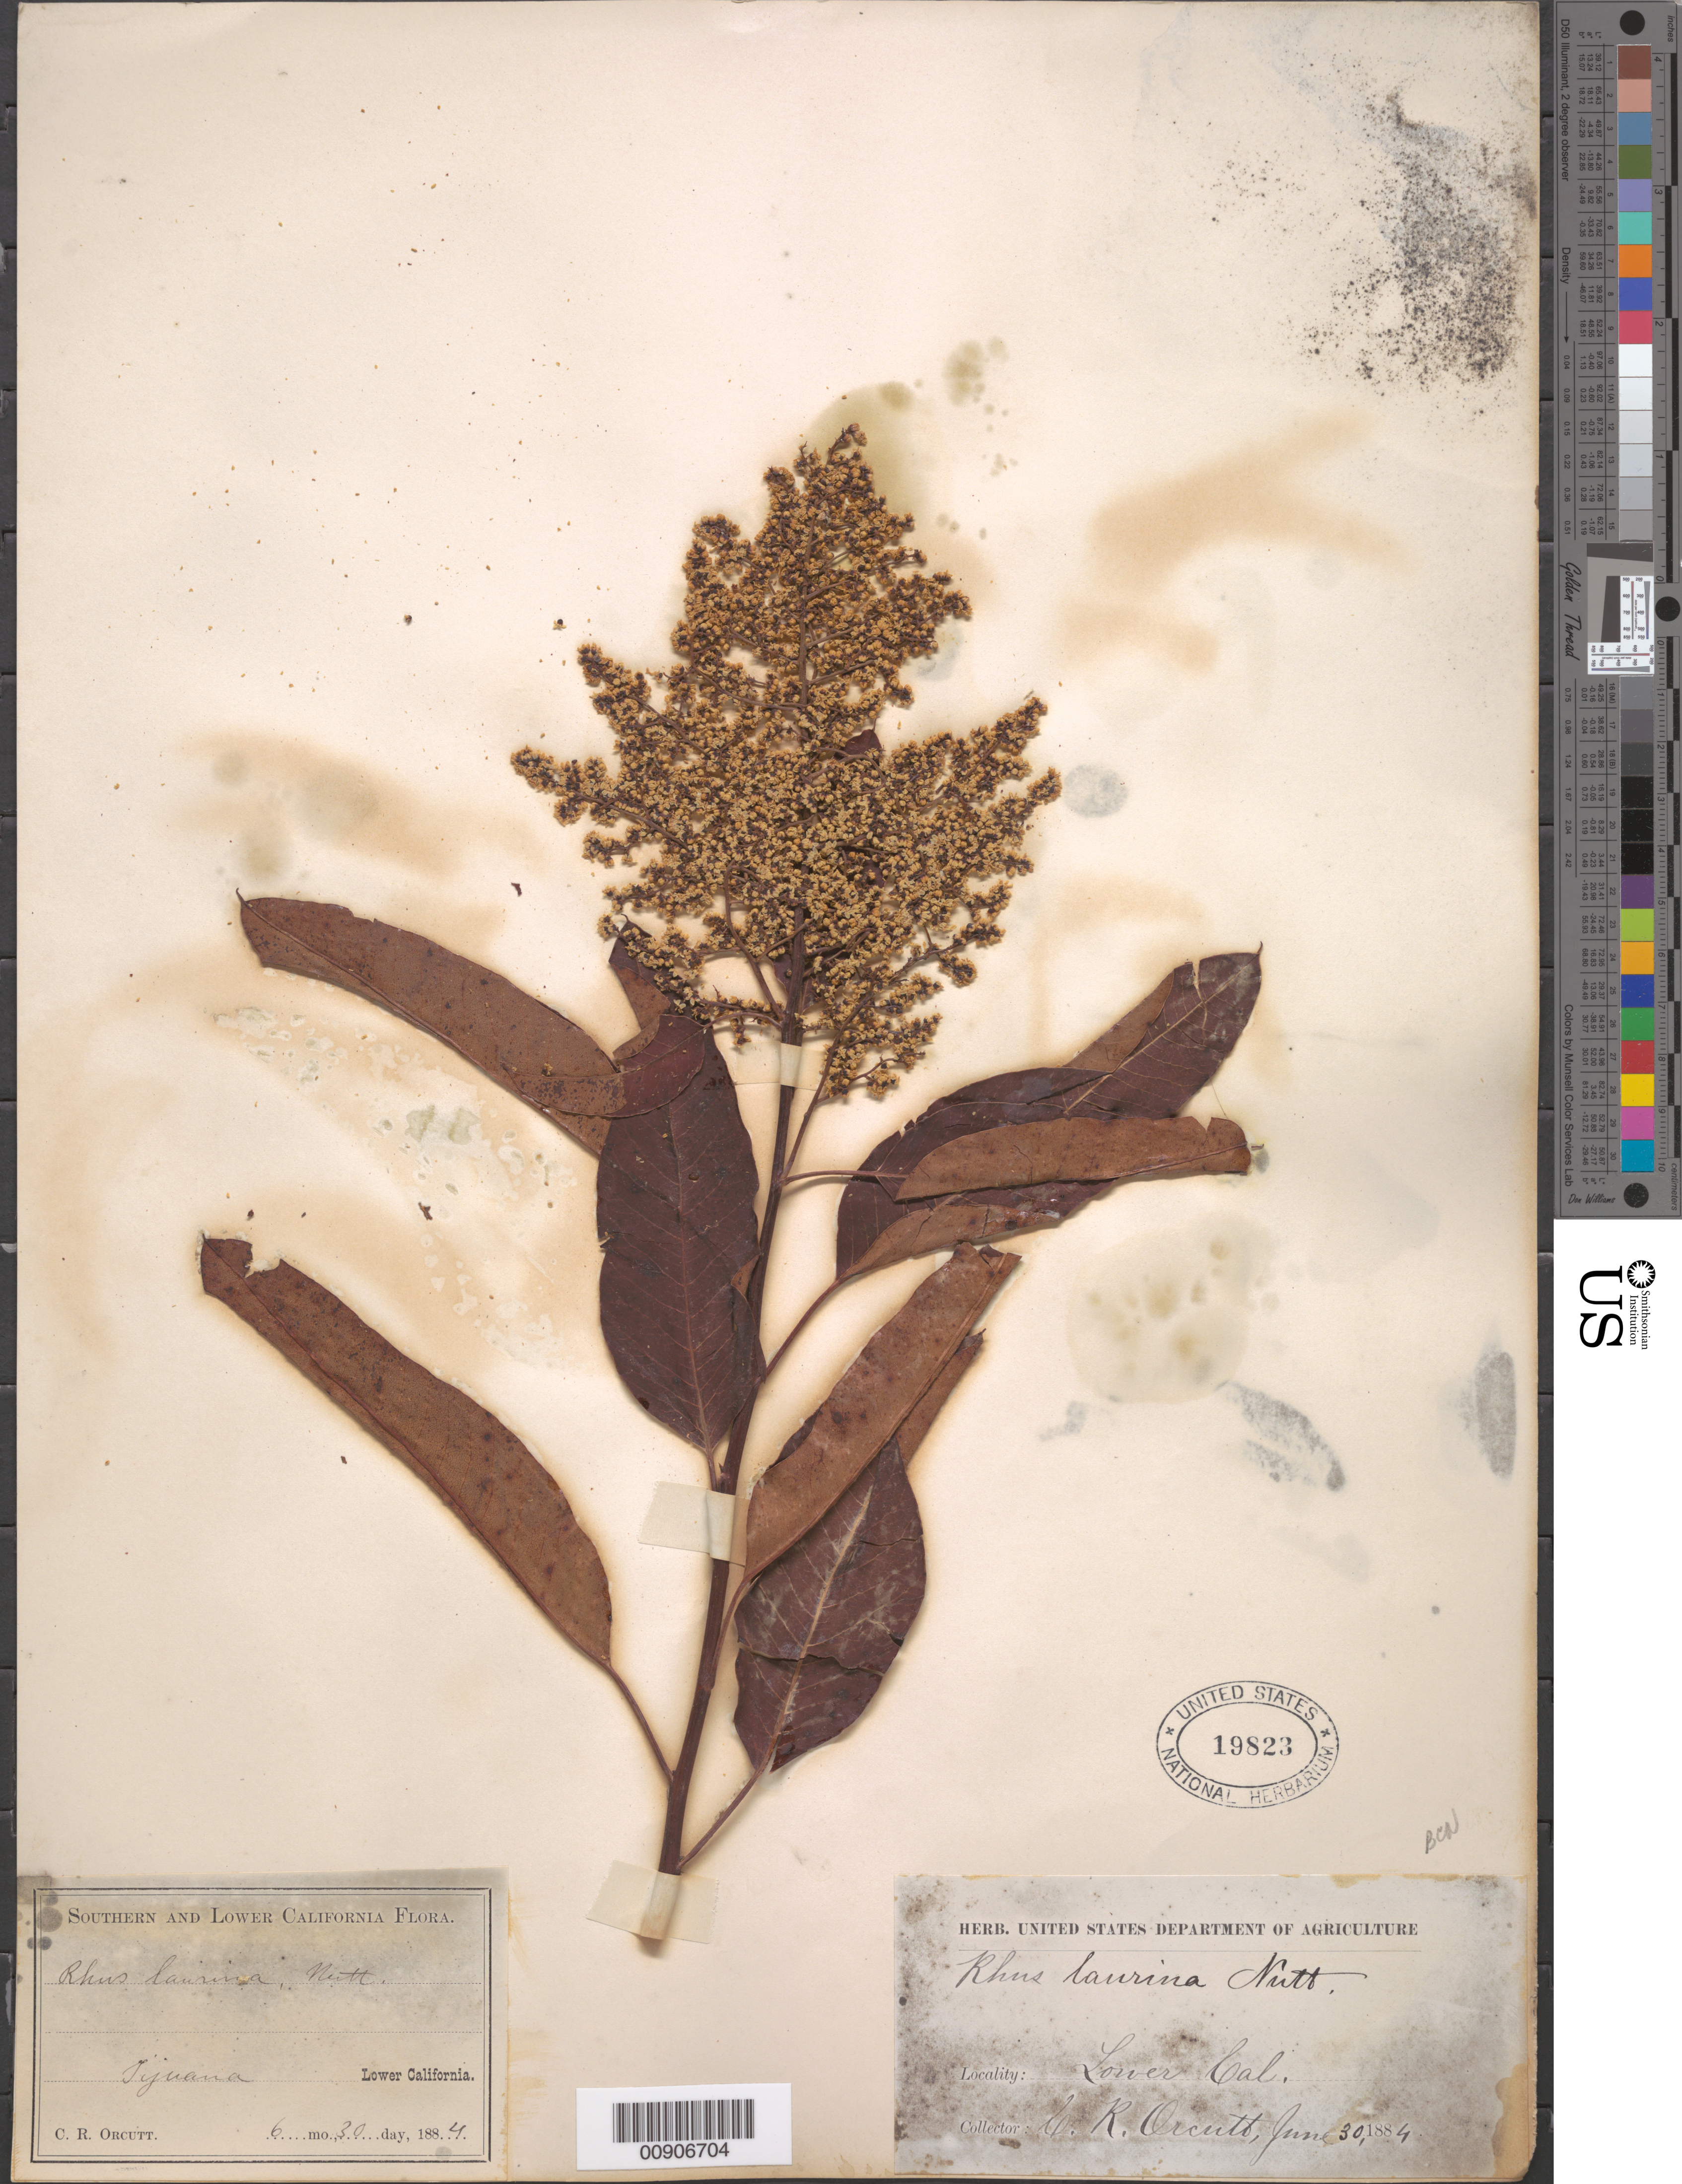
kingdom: Plantae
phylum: Tracheophyta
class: Magnoliopsida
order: Sapindales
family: Anacardiaceae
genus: Malosma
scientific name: Malosma laurina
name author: (Nutt.) Nutt. ex Abrams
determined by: Mitchell, John D.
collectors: C. R. Orcutt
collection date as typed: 30 Jun 1884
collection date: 1884-06-30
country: Mexico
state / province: Baja California Norte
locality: Tijuana, Lower California.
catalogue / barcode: US 19823